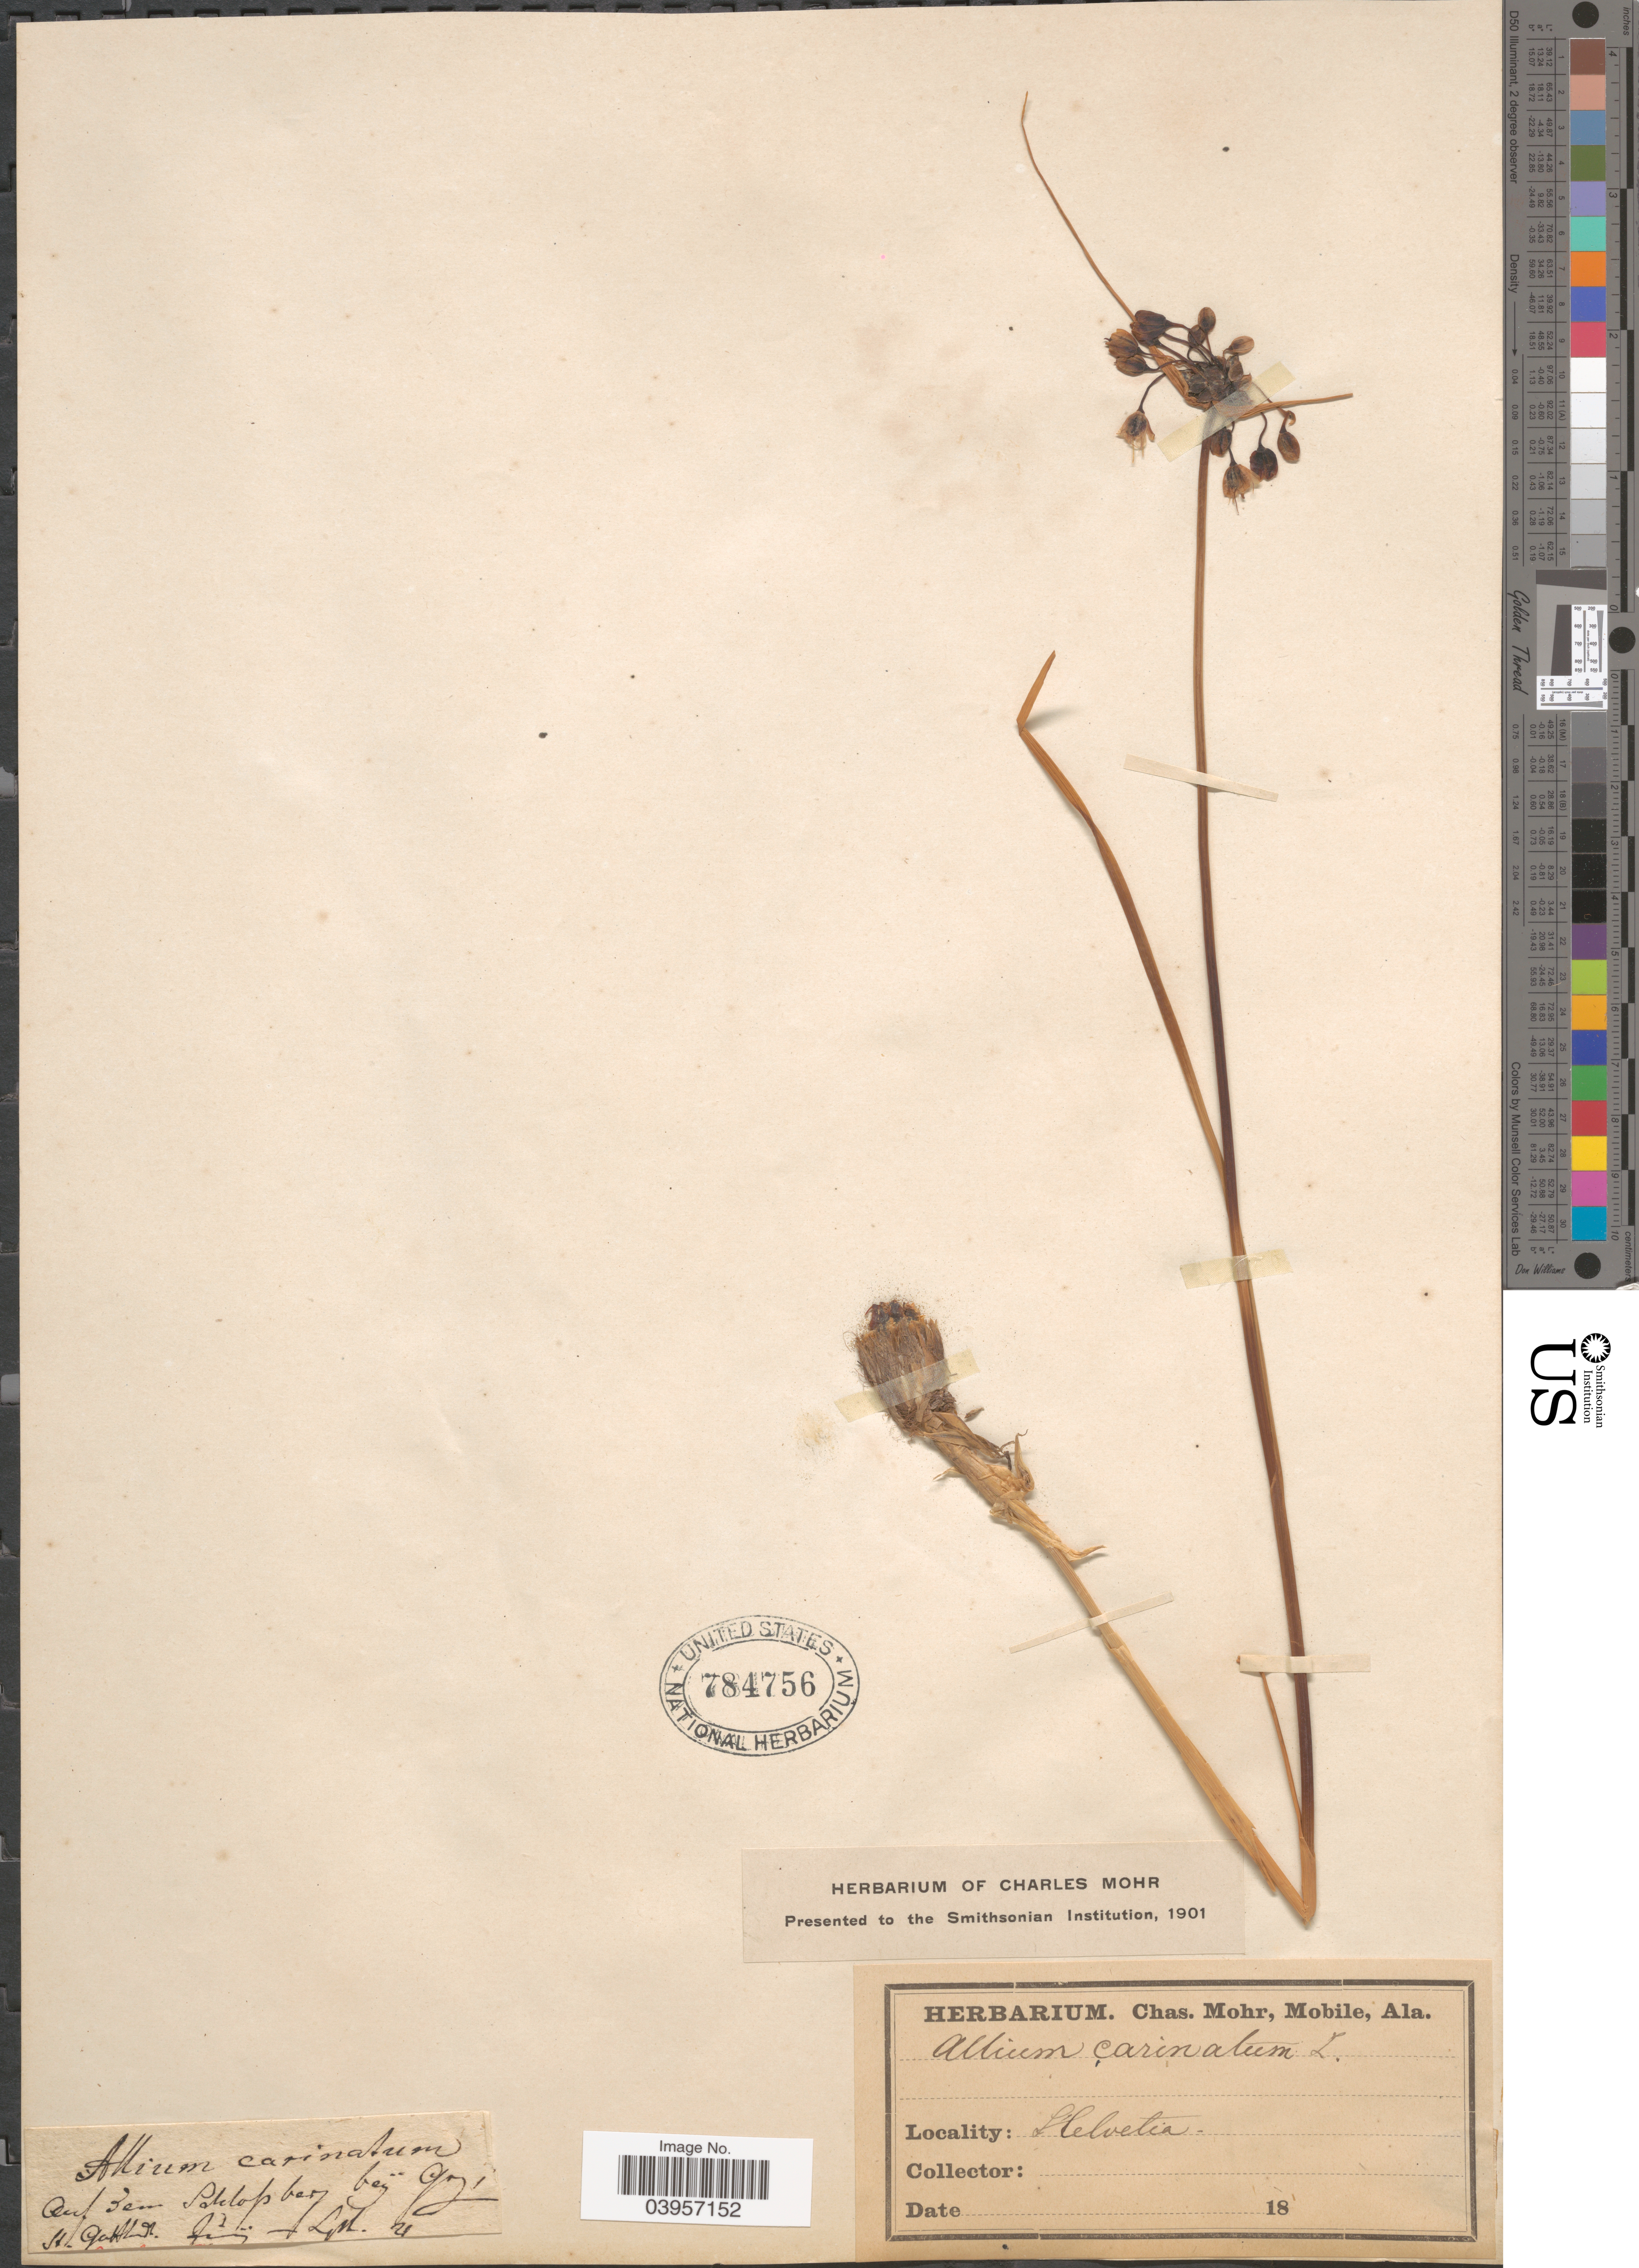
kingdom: Plantae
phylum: Tracheophyta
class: Liliopsida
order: Asparagales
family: Amaryllidaceae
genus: Allium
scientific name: Allium carinatum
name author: L.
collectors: ex herb. Charles Mohr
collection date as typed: Transcribed d/m/y: /7/21 to /9/21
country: Switzerland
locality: Helvetia. Auf dem Schlossberg bei Graz.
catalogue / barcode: US 784756